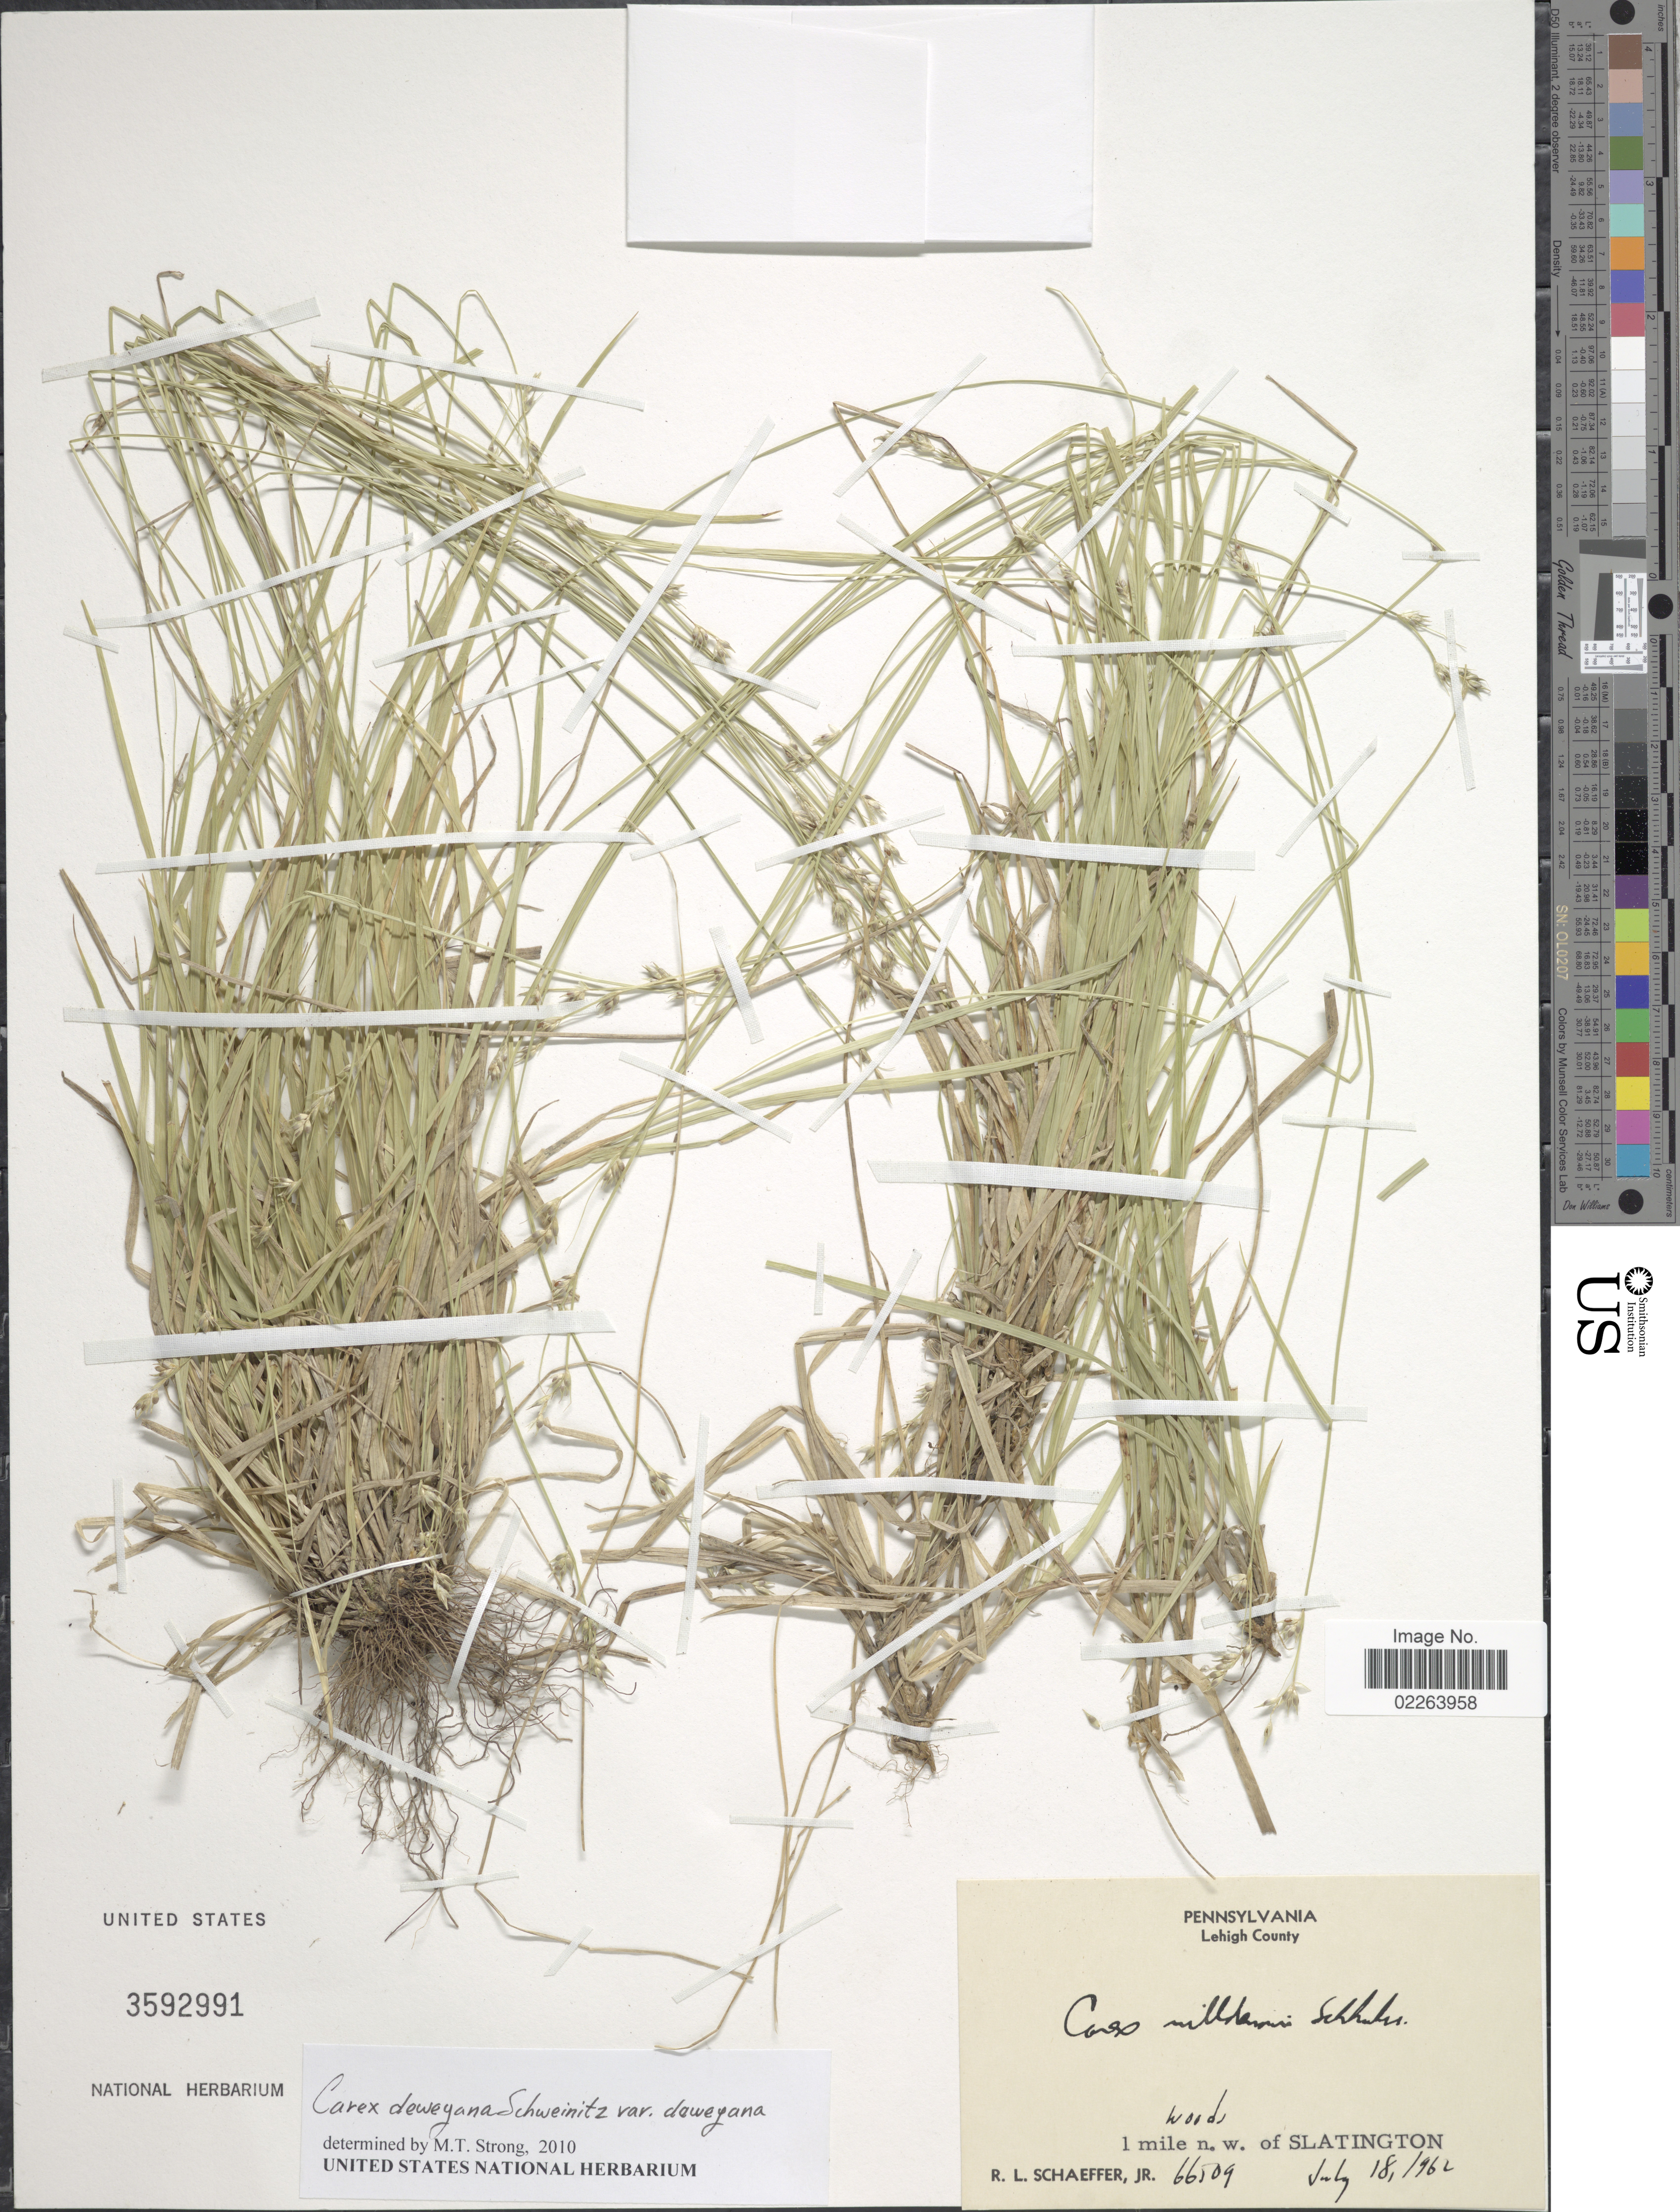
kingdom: Plantae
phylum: Tracheophyta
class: Liliopsida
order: Poales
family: Cyperaceae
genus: Carex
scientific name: Carex deweyana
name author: Schwein.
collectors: R. L. Schaeffer Jr.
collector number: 66509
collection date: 1962-07-18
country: United States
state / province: Pennsylvania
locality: Lehigh County, Woods, 1 mile n.w. of Slatington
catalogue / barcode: US 3592991